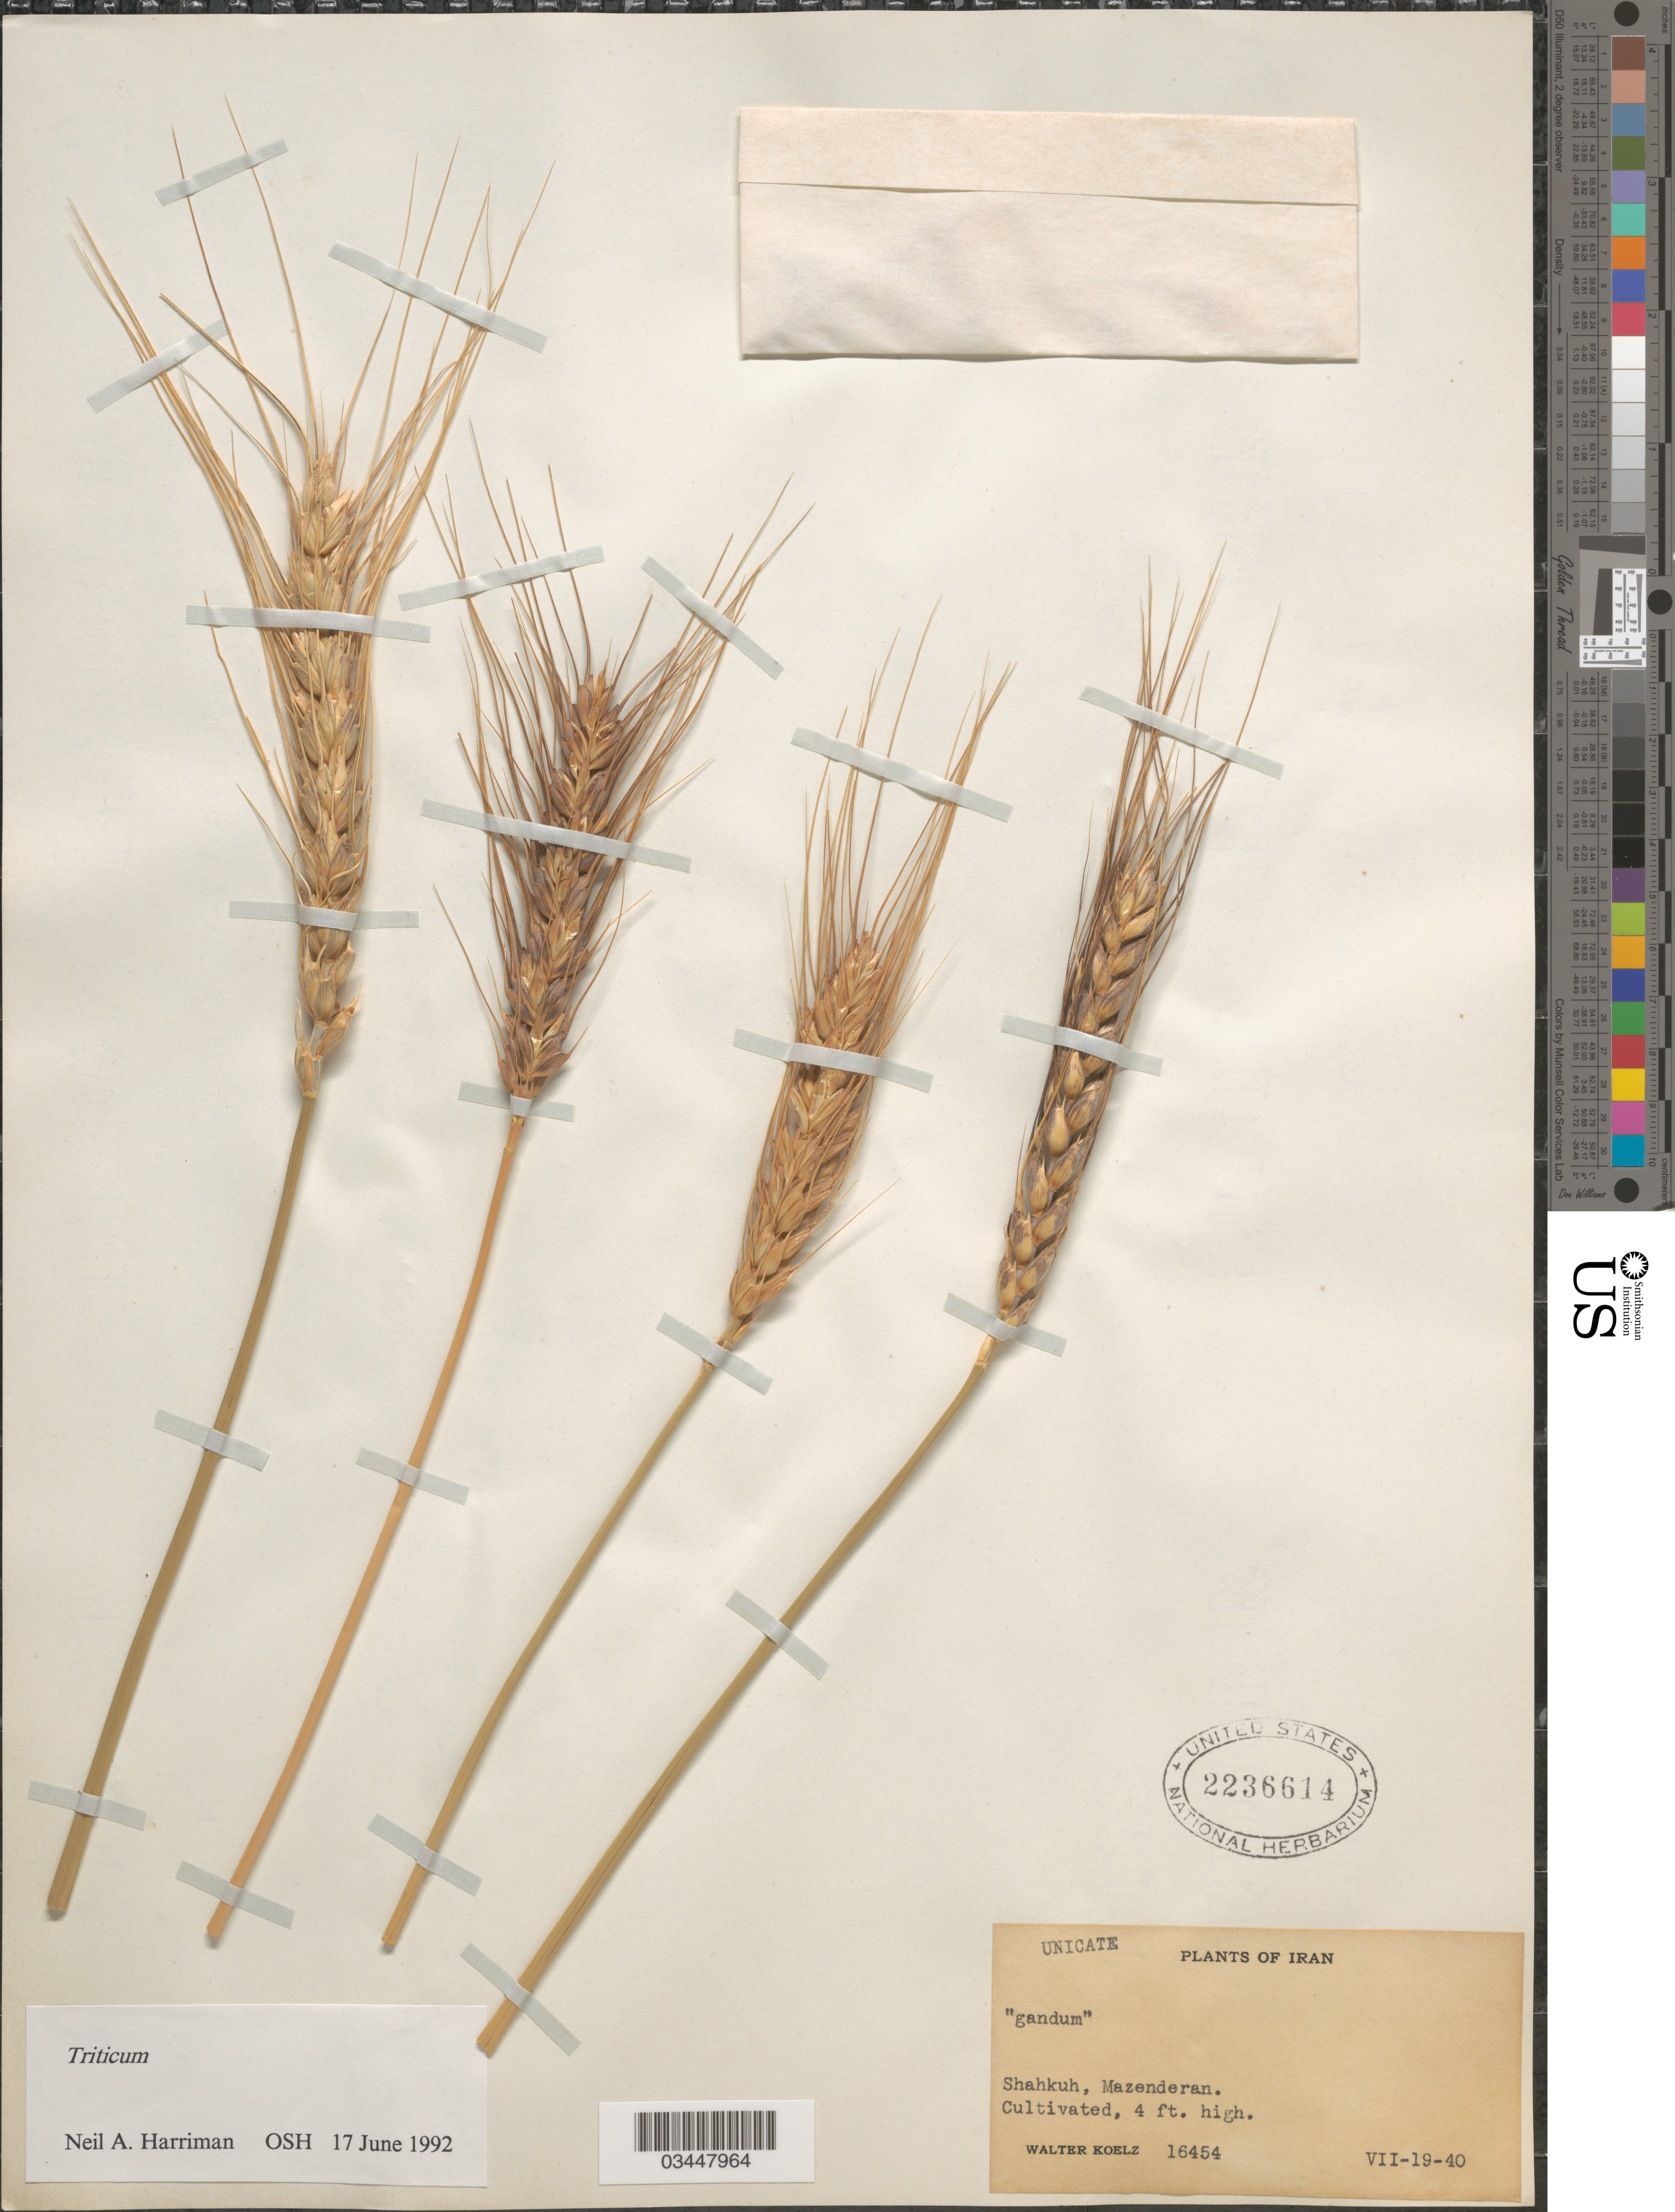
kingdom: Plantae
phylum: Tracheophyta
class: Liliopsida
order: Poales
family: Poaceae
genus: Triticum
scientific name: Triticum sp.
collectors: W. N. Koelz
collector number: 16454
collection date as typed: Transcribed d/m/y: 19/7/40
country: Iran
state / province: Mazandaran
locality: Shahkuh, Mazenderan.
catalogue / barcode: US 2236614